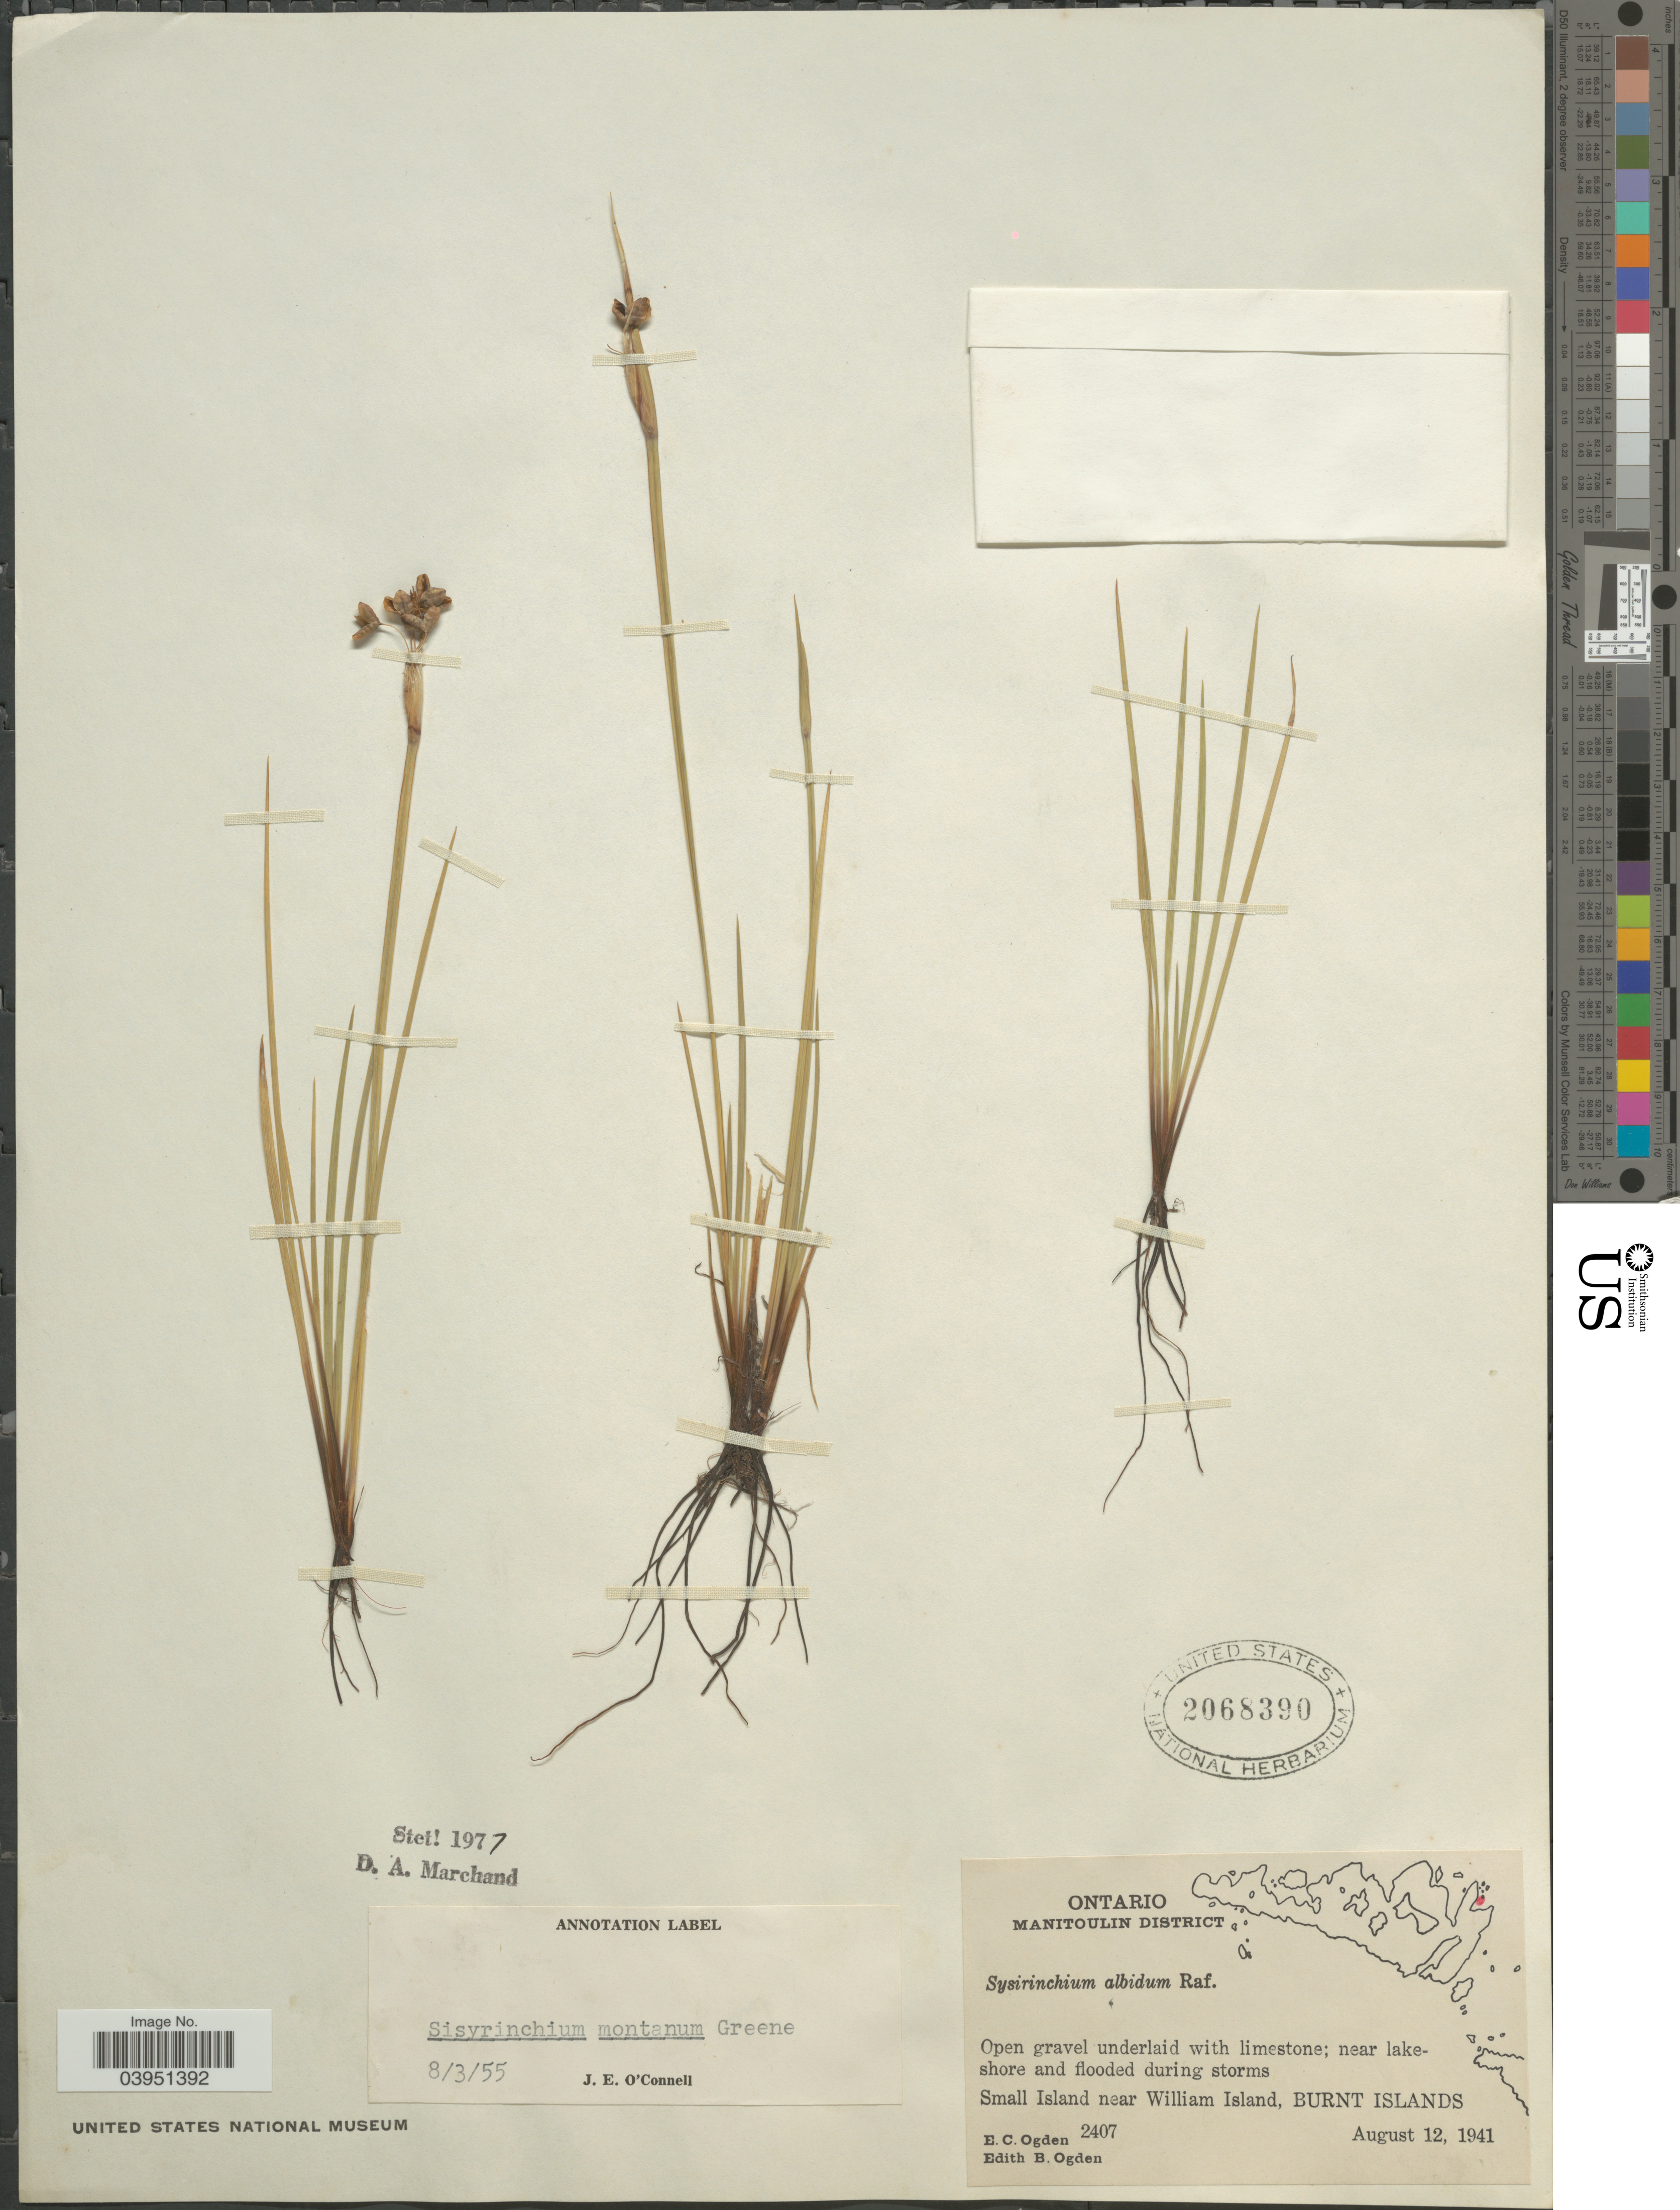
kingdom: Plantae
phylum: Tracheophyta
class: Liliopsida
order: Asparagales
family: Iridaceae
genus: Sisyrinchium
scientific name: Sisyrinchium montanum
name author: Greene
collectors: E. Ogden & E. Ogden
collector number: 2407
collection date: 1941-08-12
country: Canada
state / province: Ontario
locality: Manitoulin District. Small Island near William Island, Burnt Islands.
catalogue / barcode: US 2068390